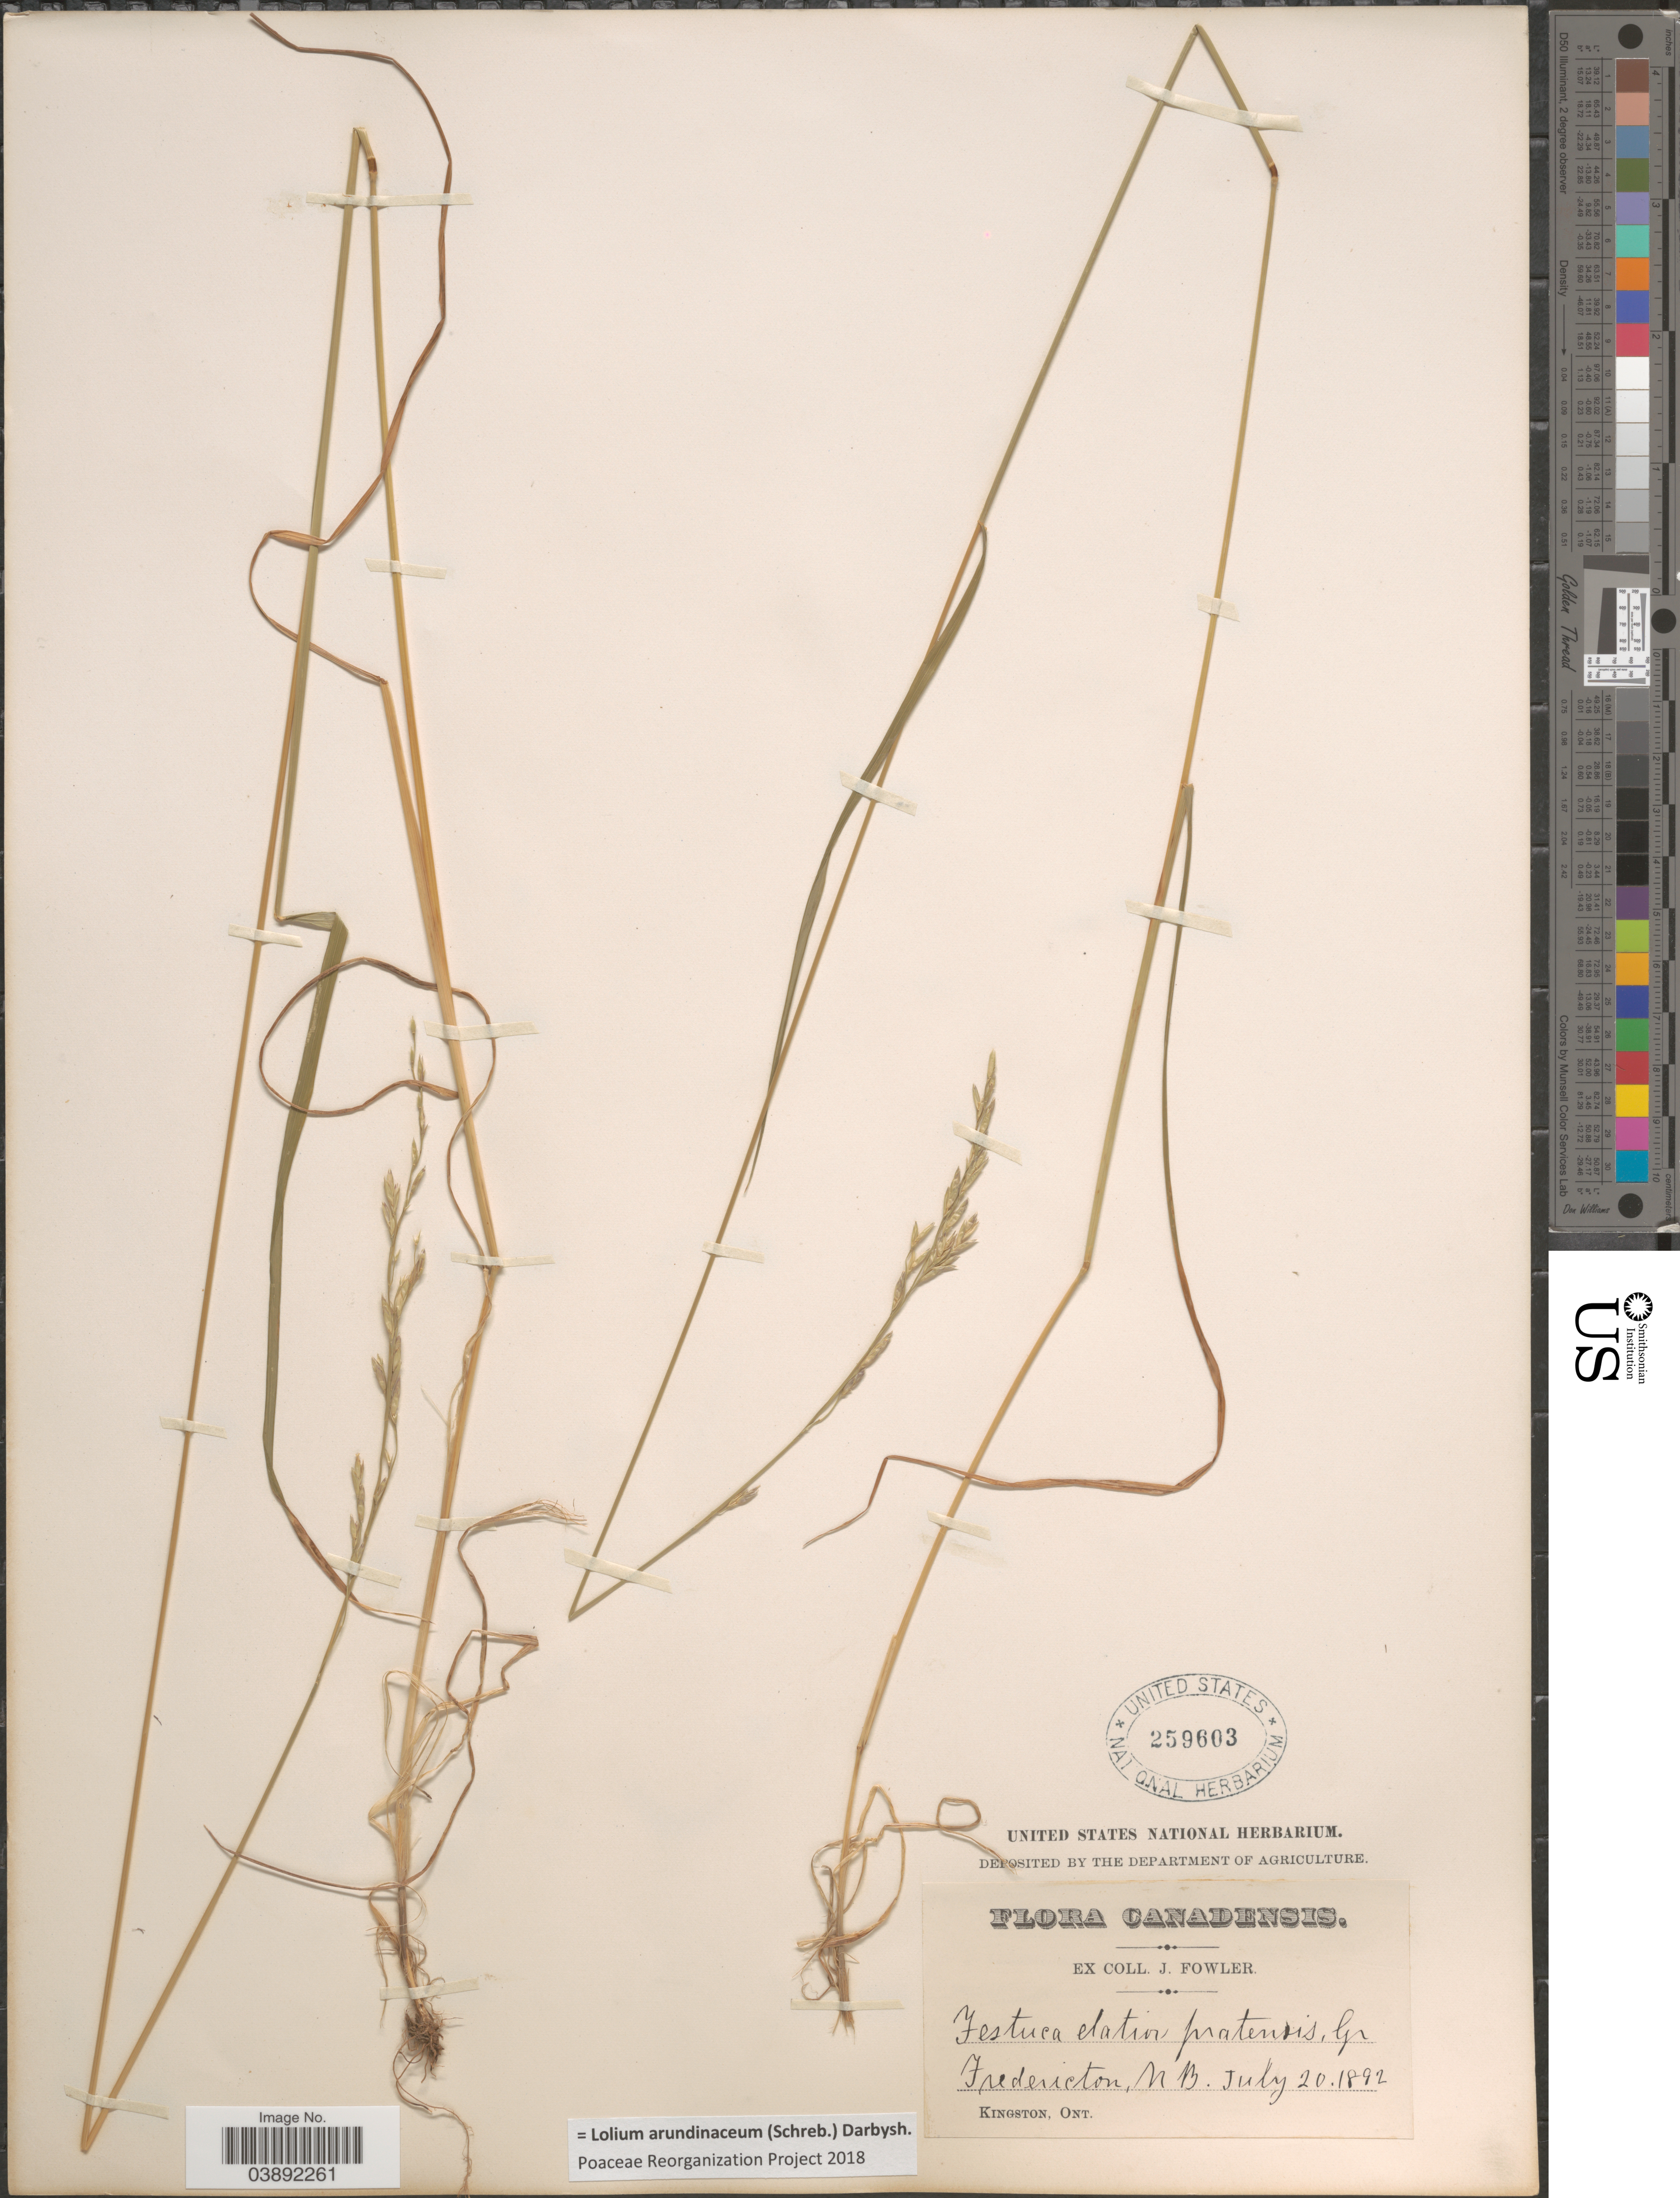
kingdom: Plantae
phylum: Tracheophyta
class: Liliopsida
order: Poales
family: Poaceae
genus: Lolium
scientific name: Lolium arundinaceum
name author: (Schreb.) Darbysh.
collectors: J. Fowler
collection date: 1892-07-20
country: Canada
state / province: New Brunswick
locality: Fredericton.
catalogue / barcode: US 259603